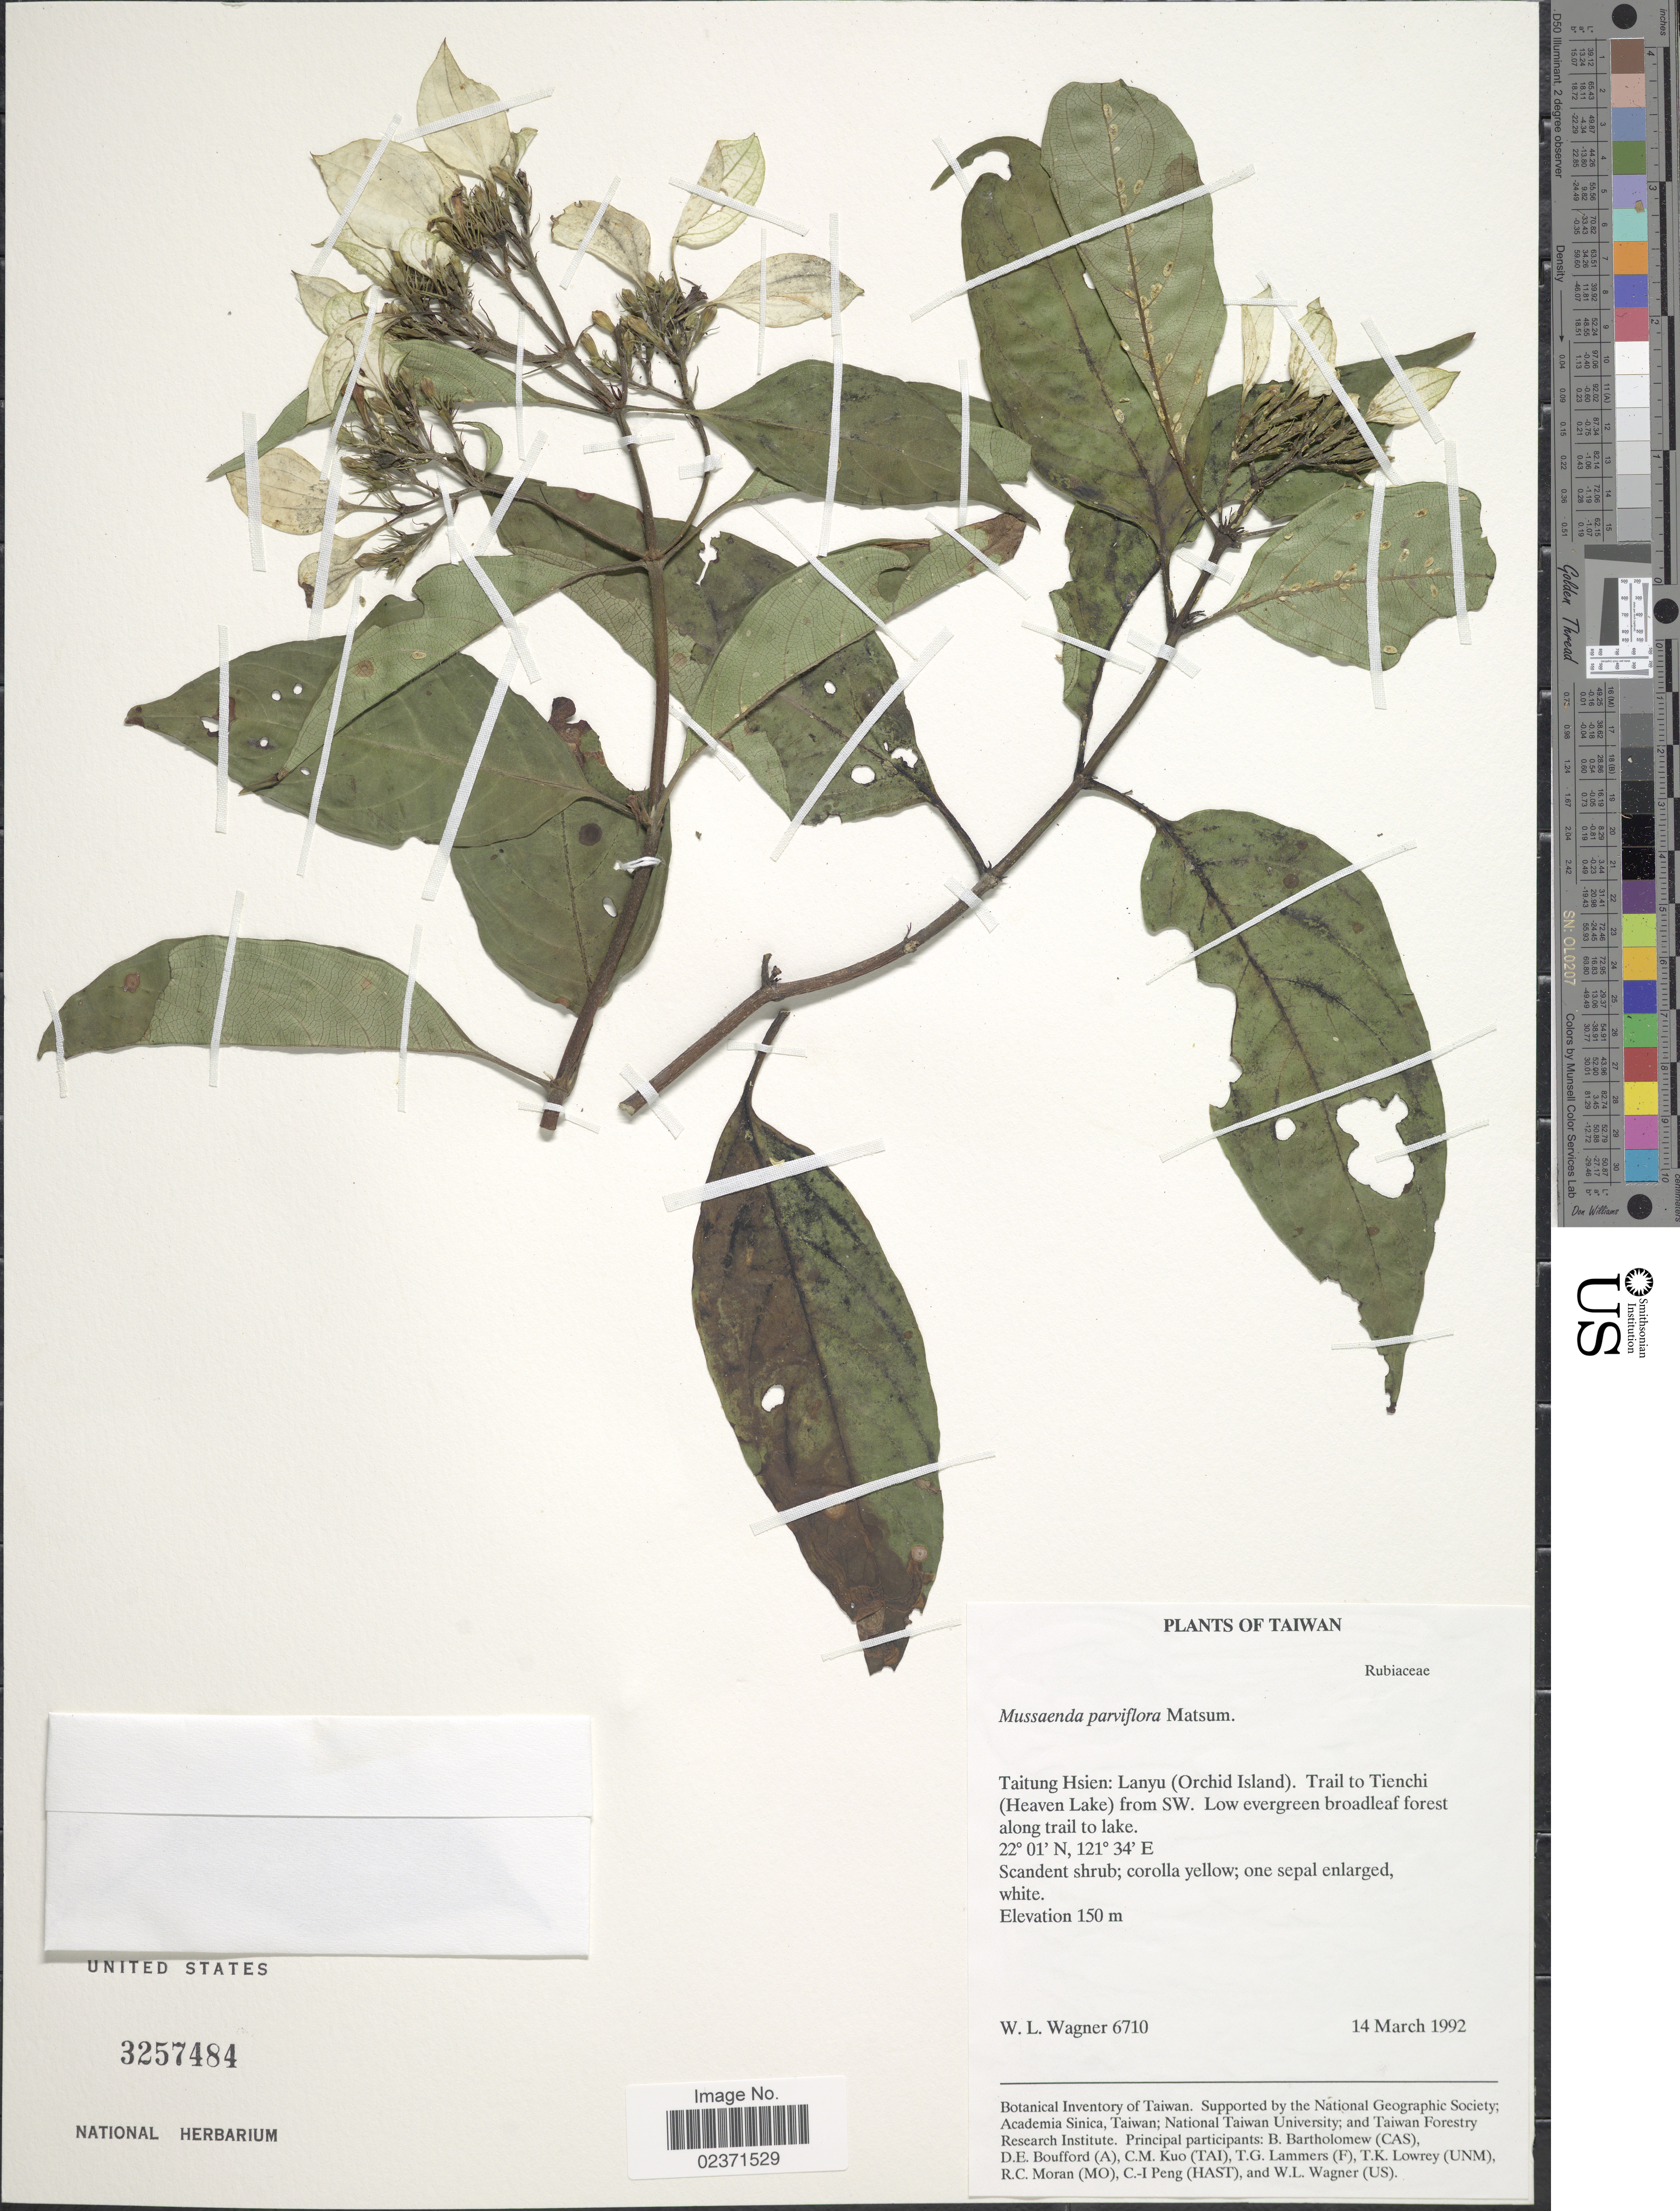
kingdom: Plantae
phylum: Tracheophyta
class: Magnoliopsida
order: Gentianales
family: Rubiaceae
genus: Mussaenda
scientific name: Mussaenda parviflora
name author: Miq.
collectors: W. L. Wagner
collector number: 6710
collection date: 1992-03-14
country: Taiwan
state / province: Taitung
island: Lanyu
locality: Taitung Hsien: Lanyu (Orchid Island). Trail to Tienchi (Heaven Lake) from SW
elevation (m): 150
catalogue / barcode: US 3257484